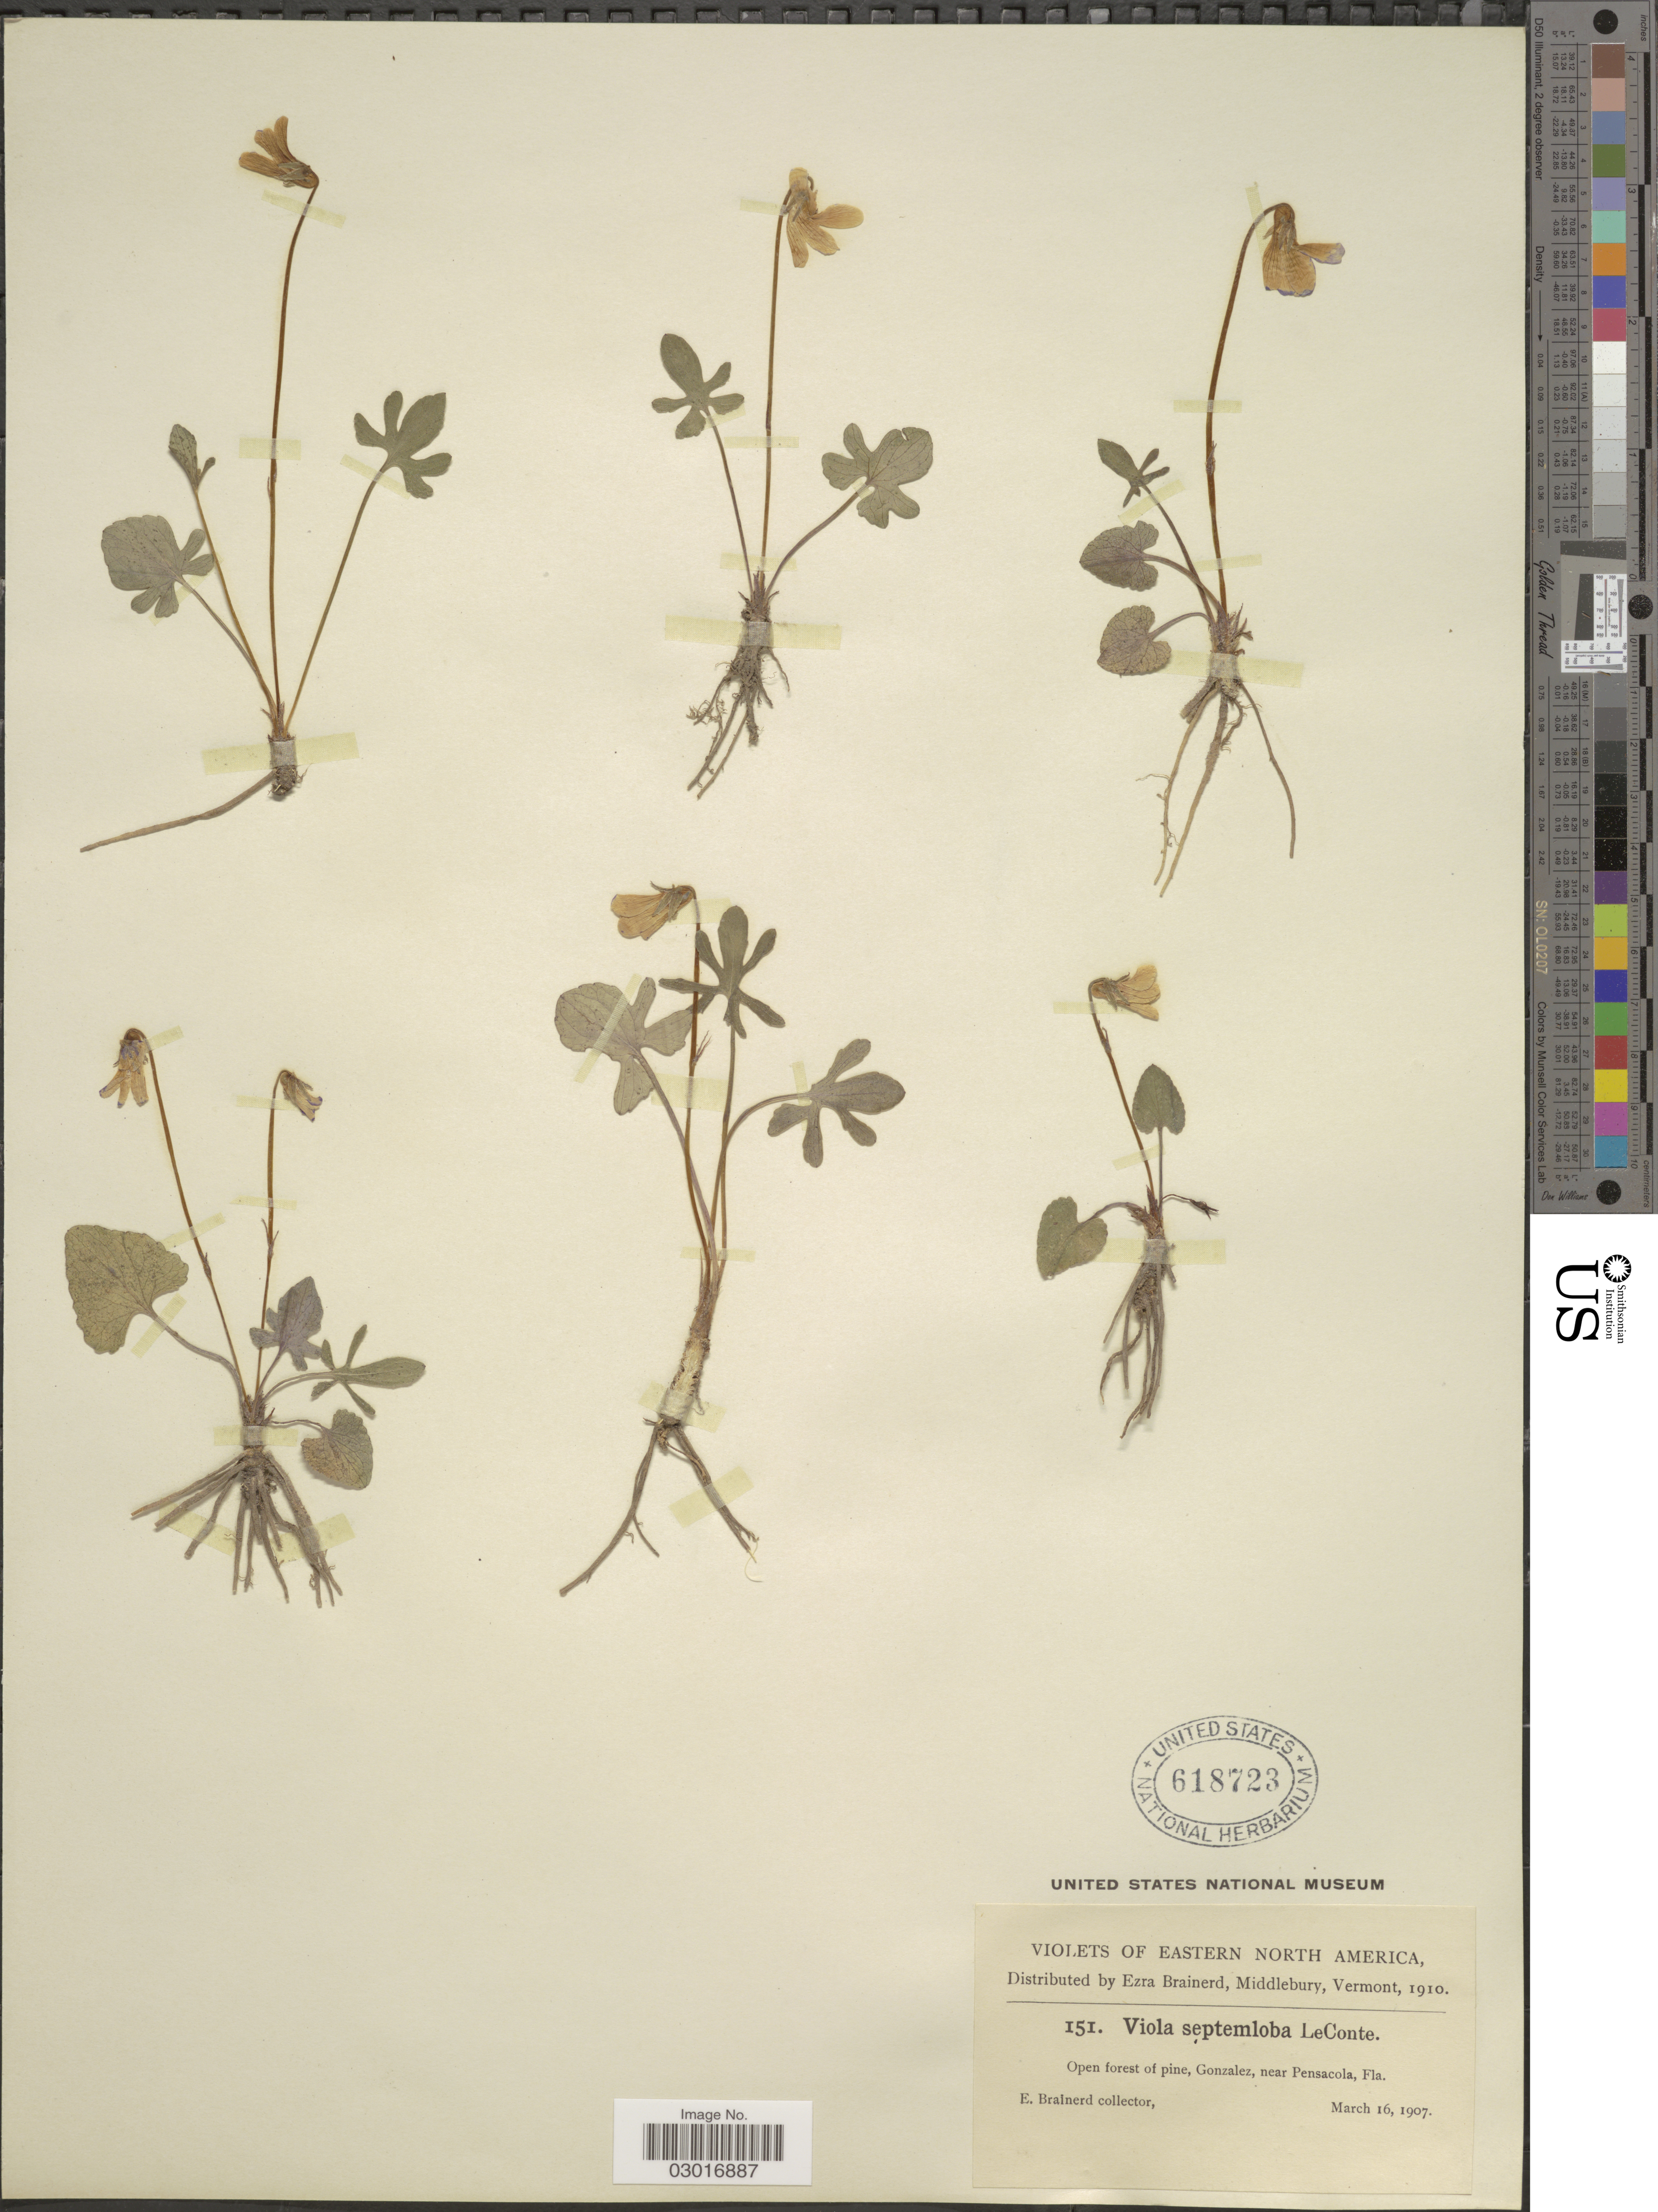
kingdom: Plantae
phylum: Tracheophyta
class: Magnoliopsida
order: Malpighiales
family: Violaceae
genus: Viola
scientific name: Viola septemloba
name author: LeConte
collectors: E. Brainerd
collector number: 151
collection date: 1907-03-16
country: United States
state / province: Florida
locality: Eastern North America, Open forest of pine, Gonzalez, near Pensacola.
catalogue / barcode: US 618723